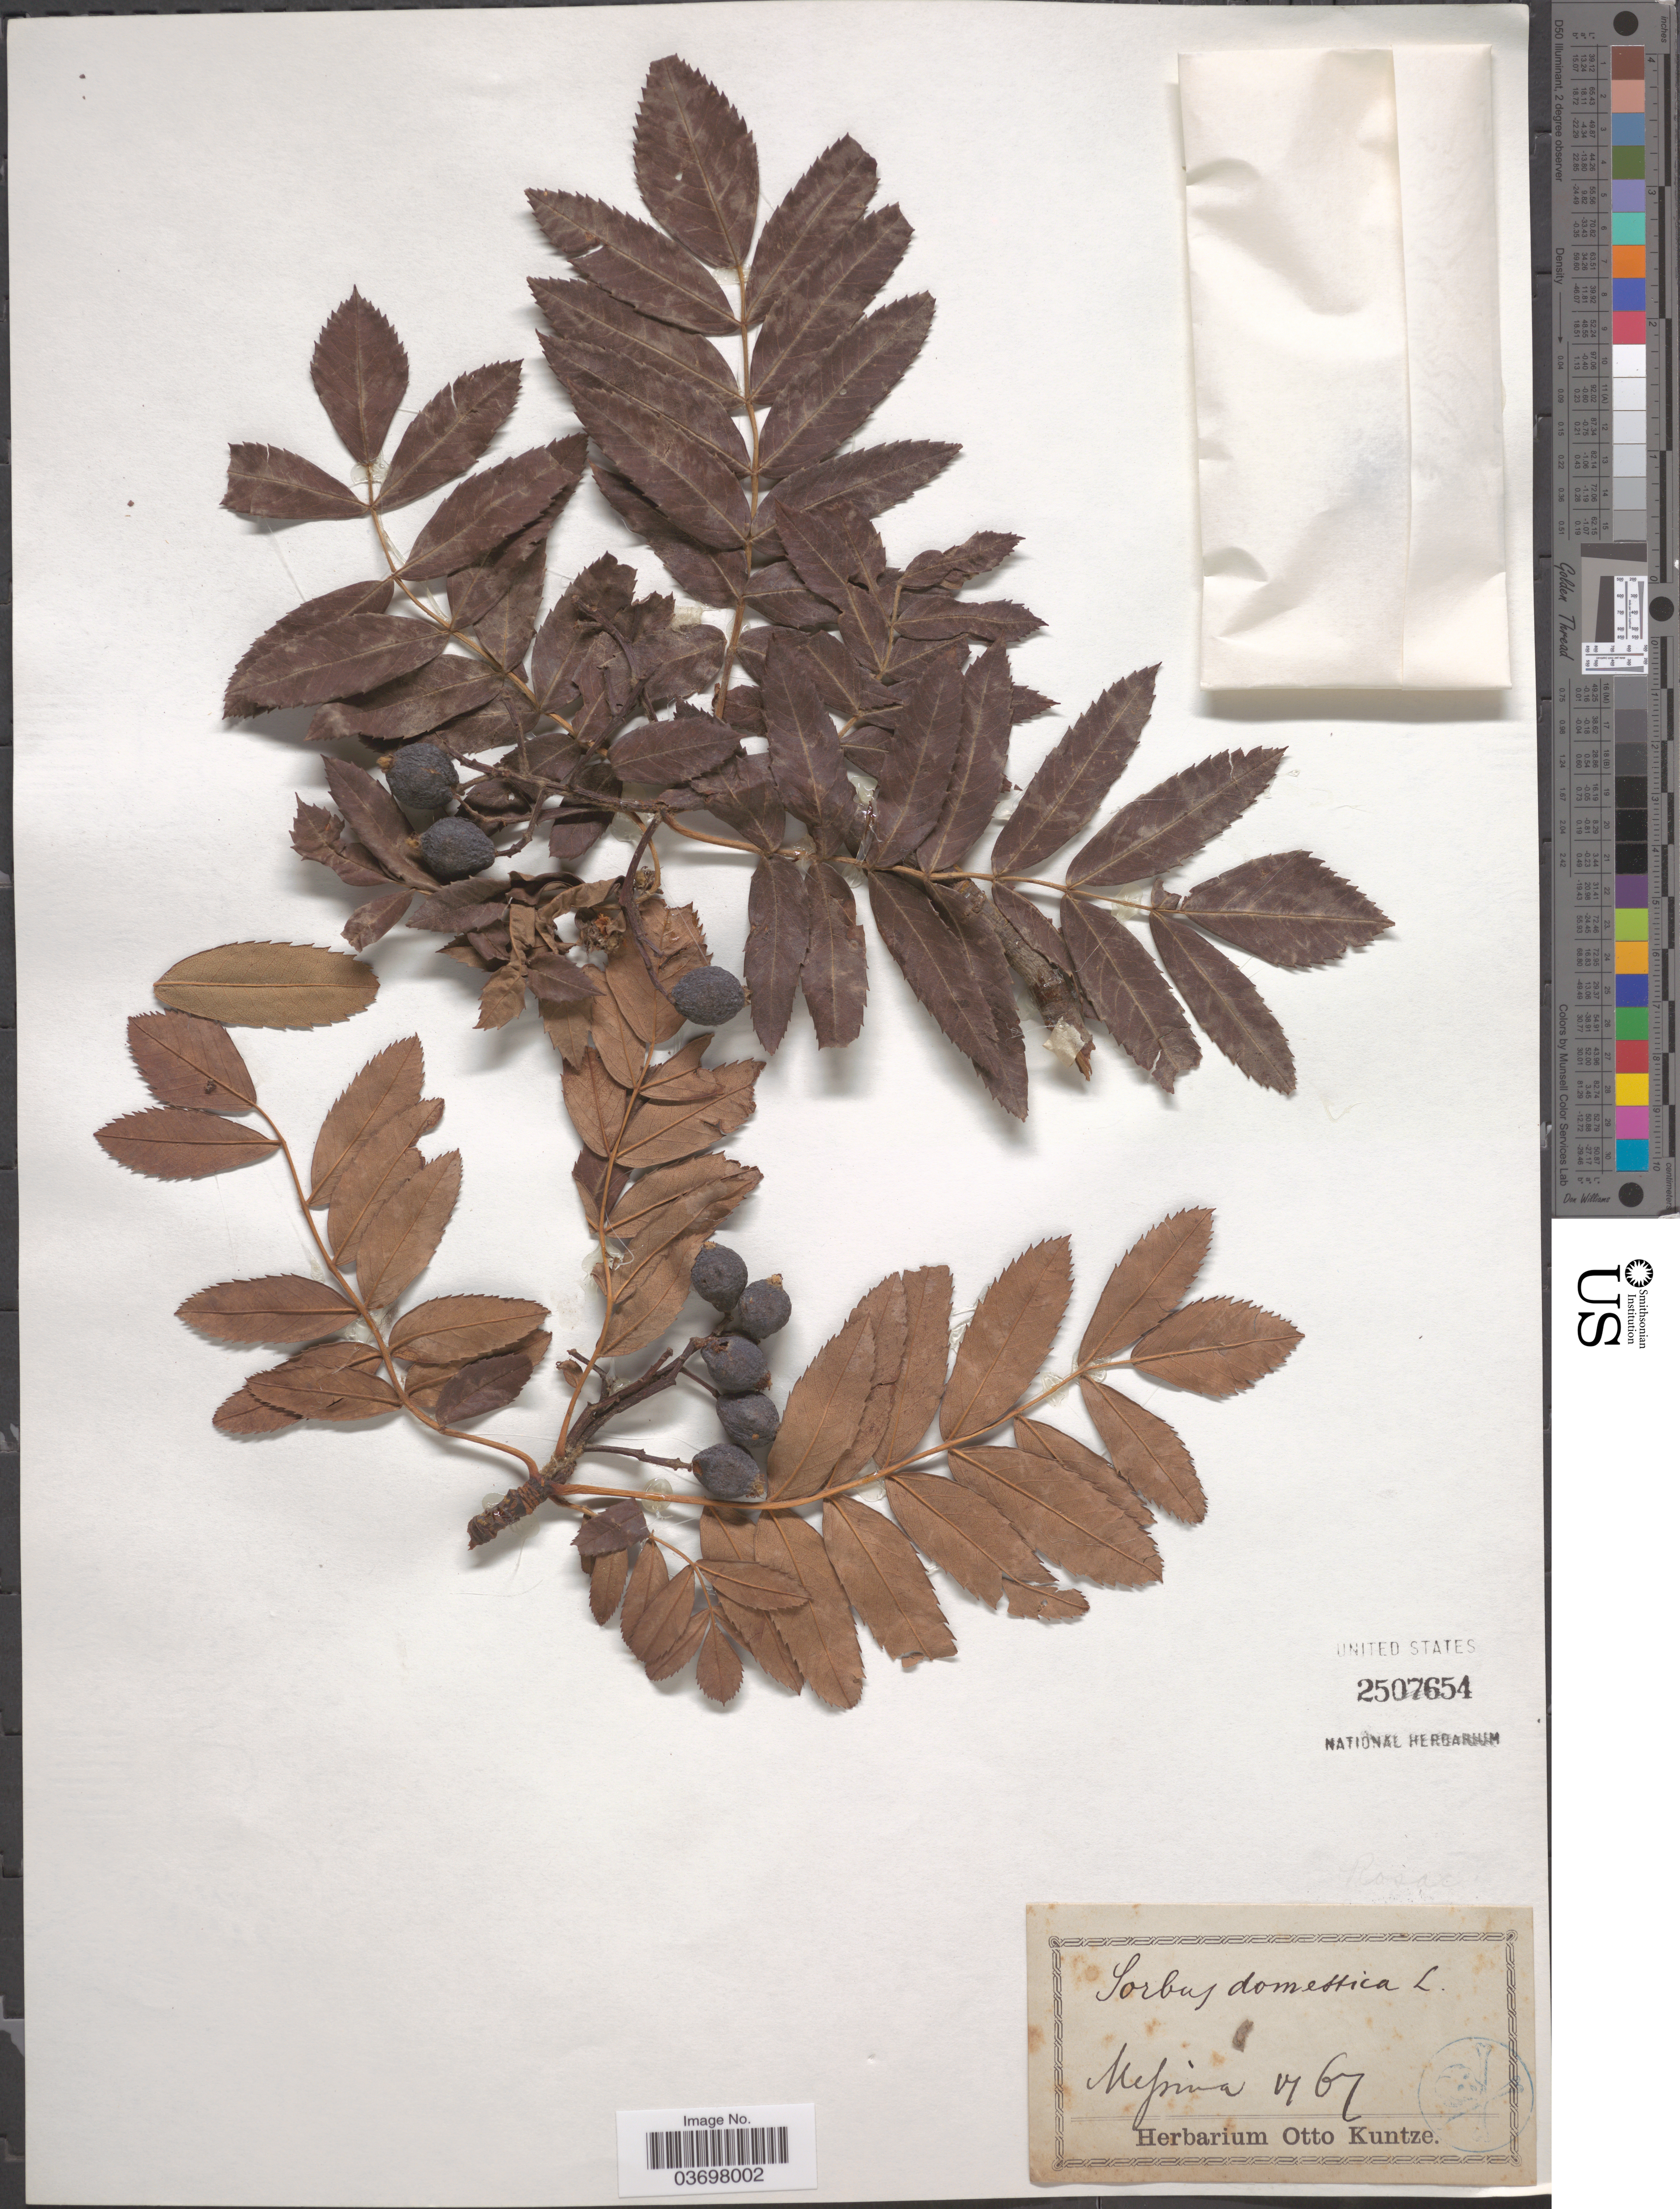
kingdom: Plantae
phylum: Tracheophyta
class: Magnoliopsida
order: Rosales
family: Rosaceae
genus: Cormus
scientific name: Cormus domestica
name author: (L.) Spach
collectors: ex herb. Otto Kuntze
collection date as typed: Transcribed d/m/y: /5/67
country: Turkey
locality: Messina.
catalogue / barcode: US 2507654